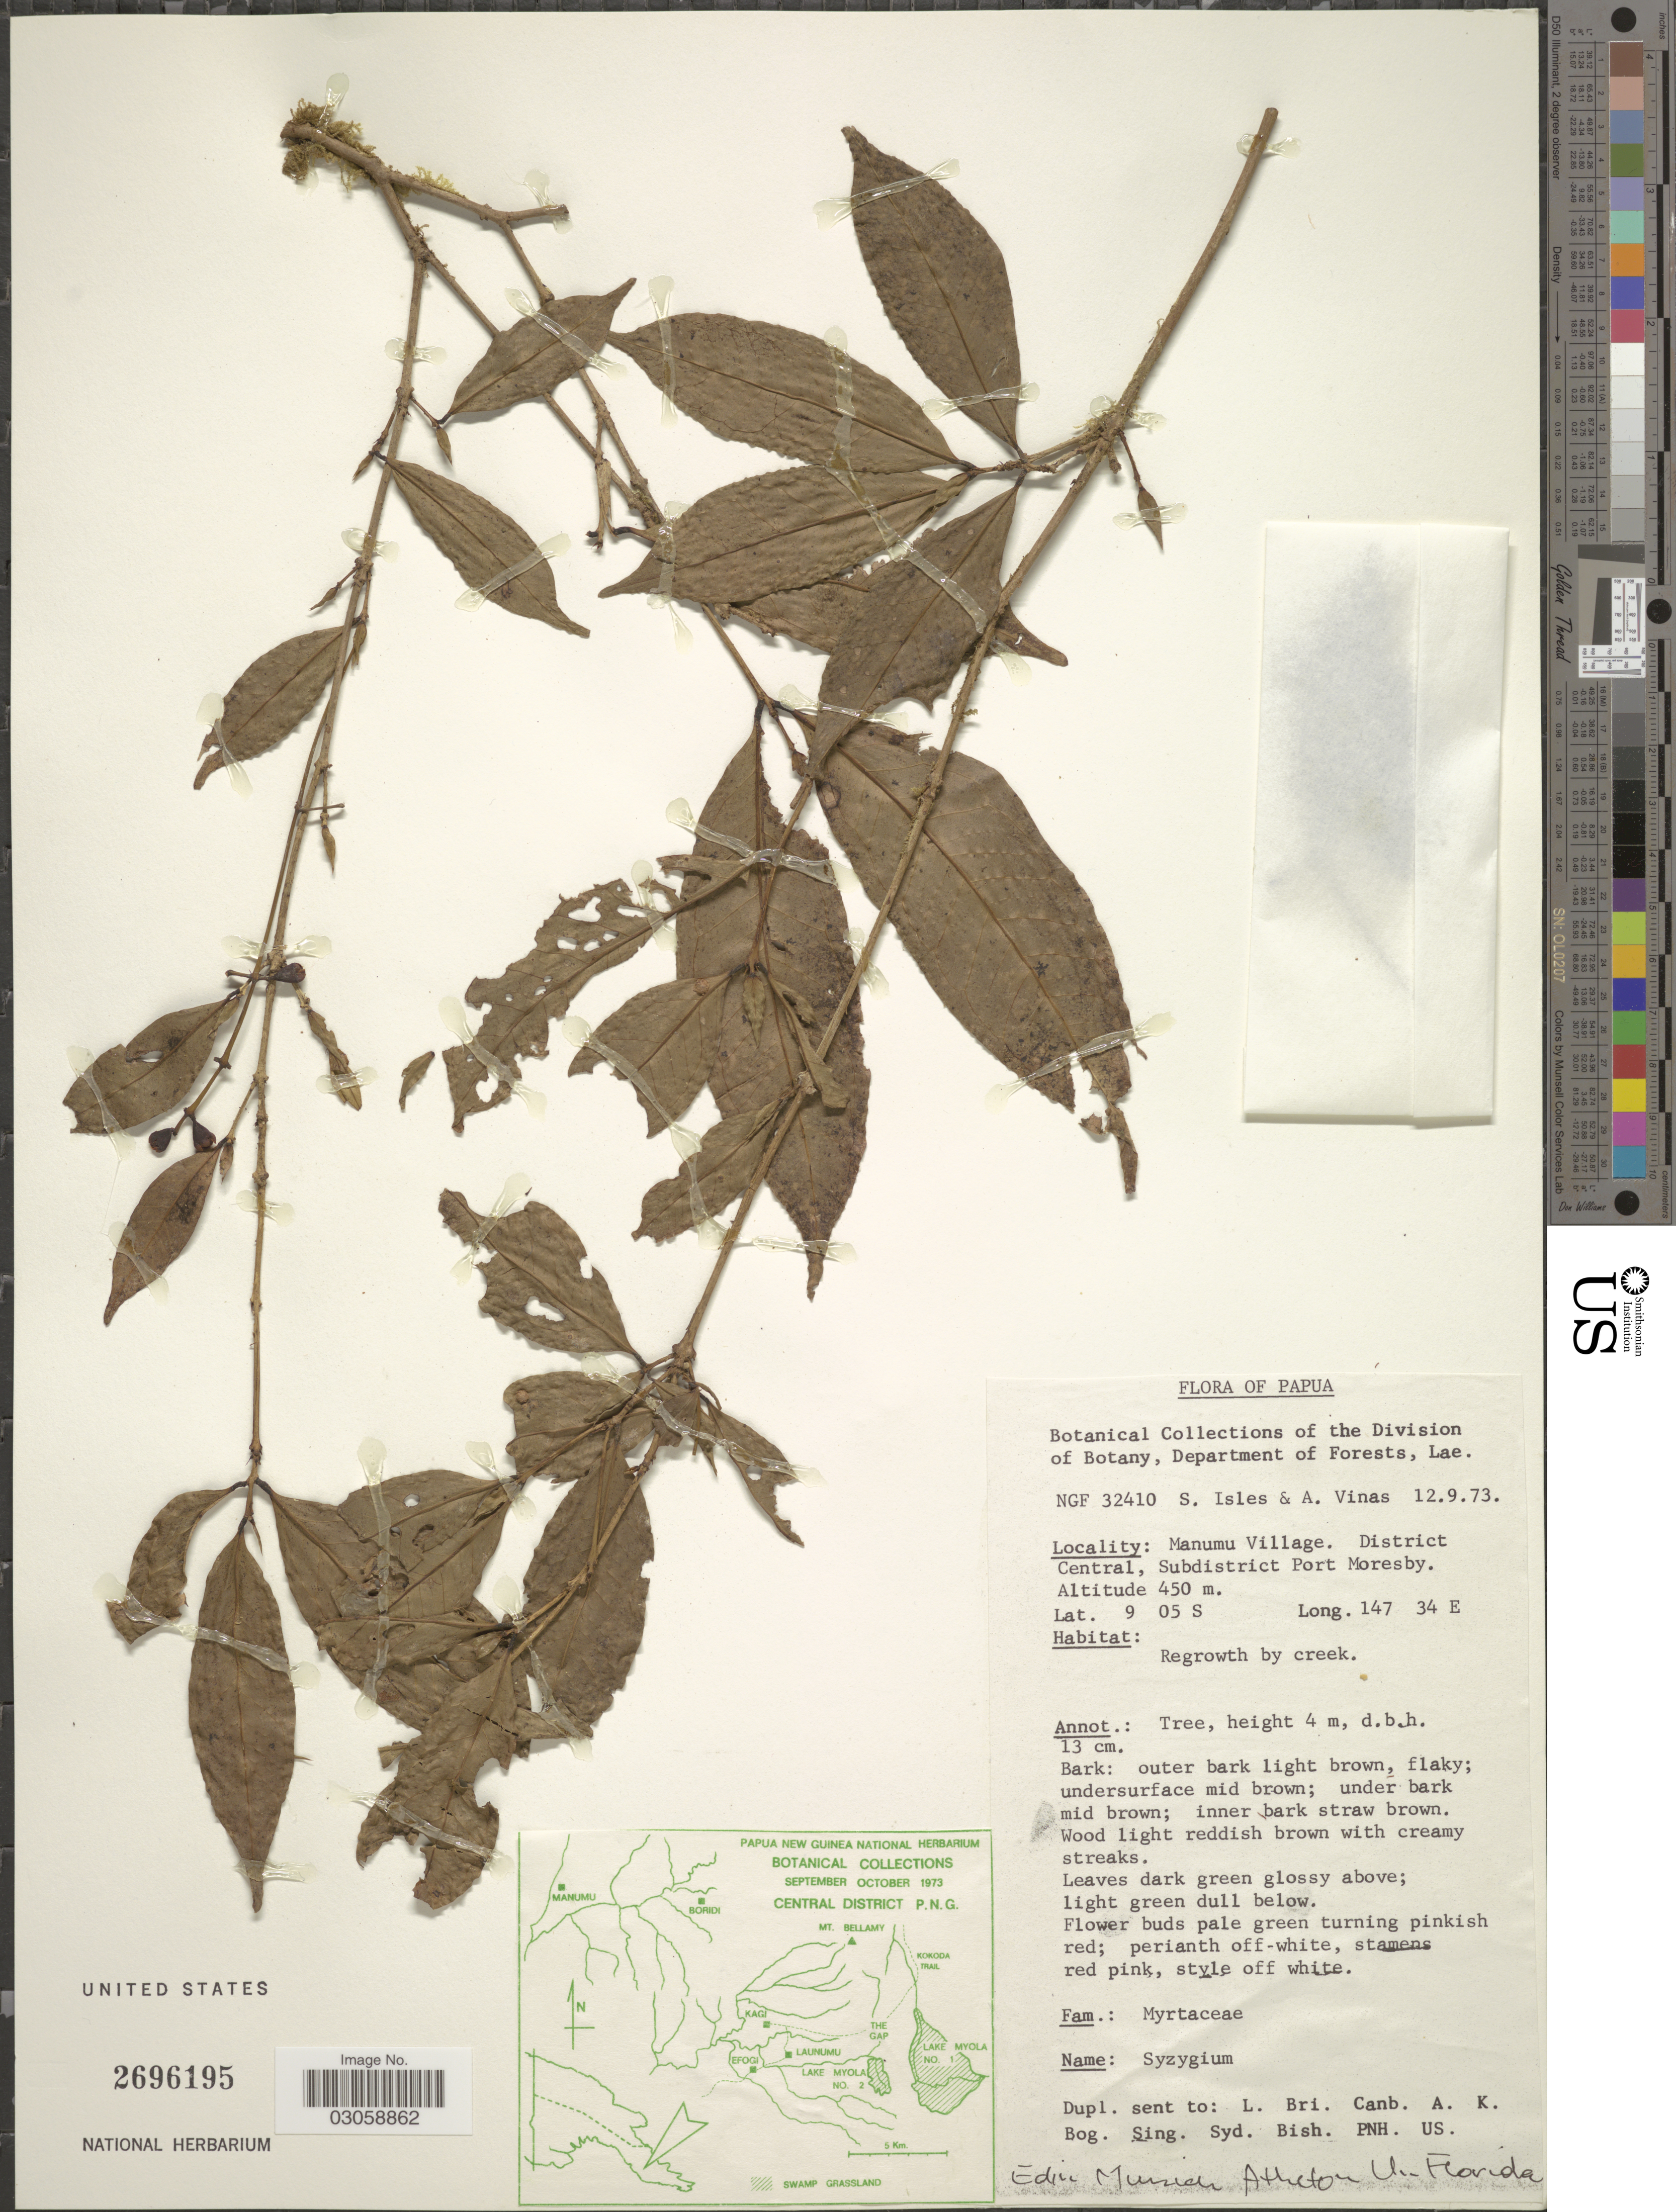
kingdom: Plantae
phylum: Tracheophyta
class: Magnoliopsida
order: Myrtales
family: Myrtaceae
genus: Syzygium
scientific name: Syzygium sp.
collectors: S. Isles & A. Vinas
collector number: NGF 32410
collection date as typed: Transcribed d/m/y: 12/9/73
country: Papua New Guinea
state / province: Central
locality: Manumu Village, District Central, Subdistrict Port Moresby.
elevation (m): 450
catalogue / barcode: US 2696195